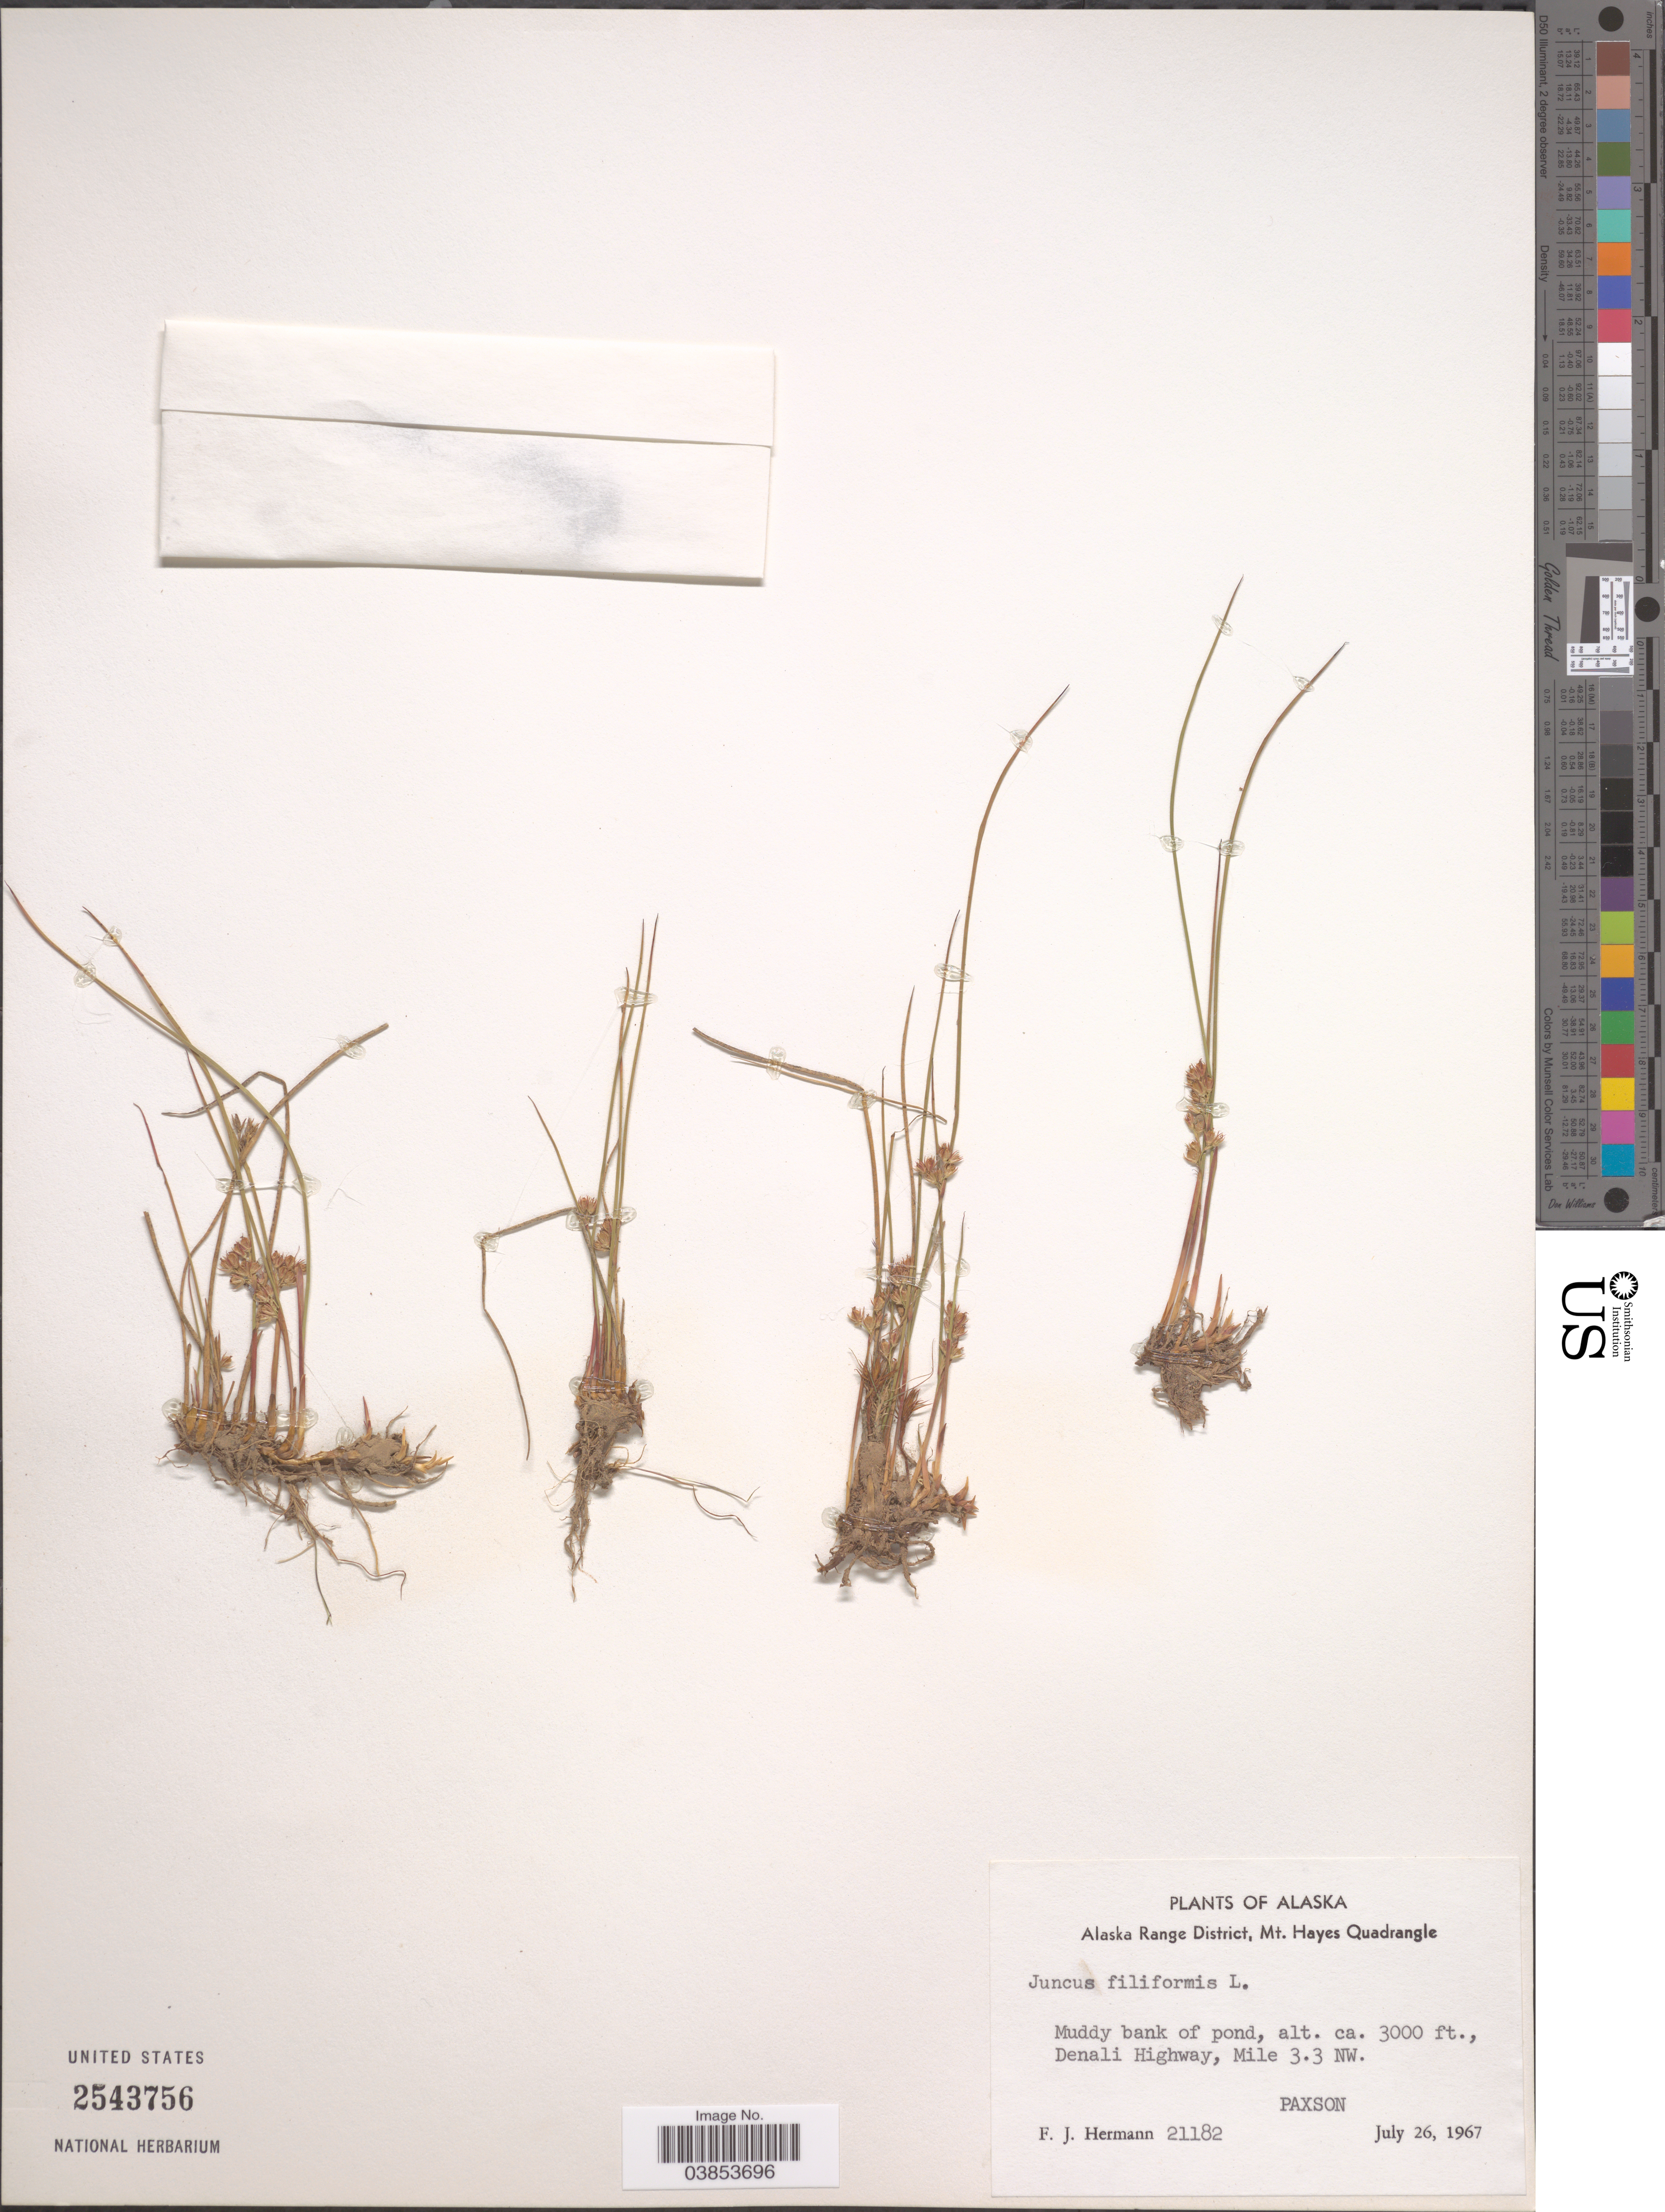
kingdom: Plantae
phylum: Tracheophyta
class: Liliopsida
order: Poales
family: Juncaceae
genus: Juncus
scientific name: Juncus filiformis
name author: L.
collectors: F. J. Hermann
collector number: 21182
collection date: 1967-07-26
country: United States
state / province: Alaska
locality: Alaska Range District, Mt. Hayes Quadrangle. Muddy bank of pond, Denali Highway, Mile 3.3 NW. Paxson.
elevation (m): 914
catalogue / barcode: US 2543756